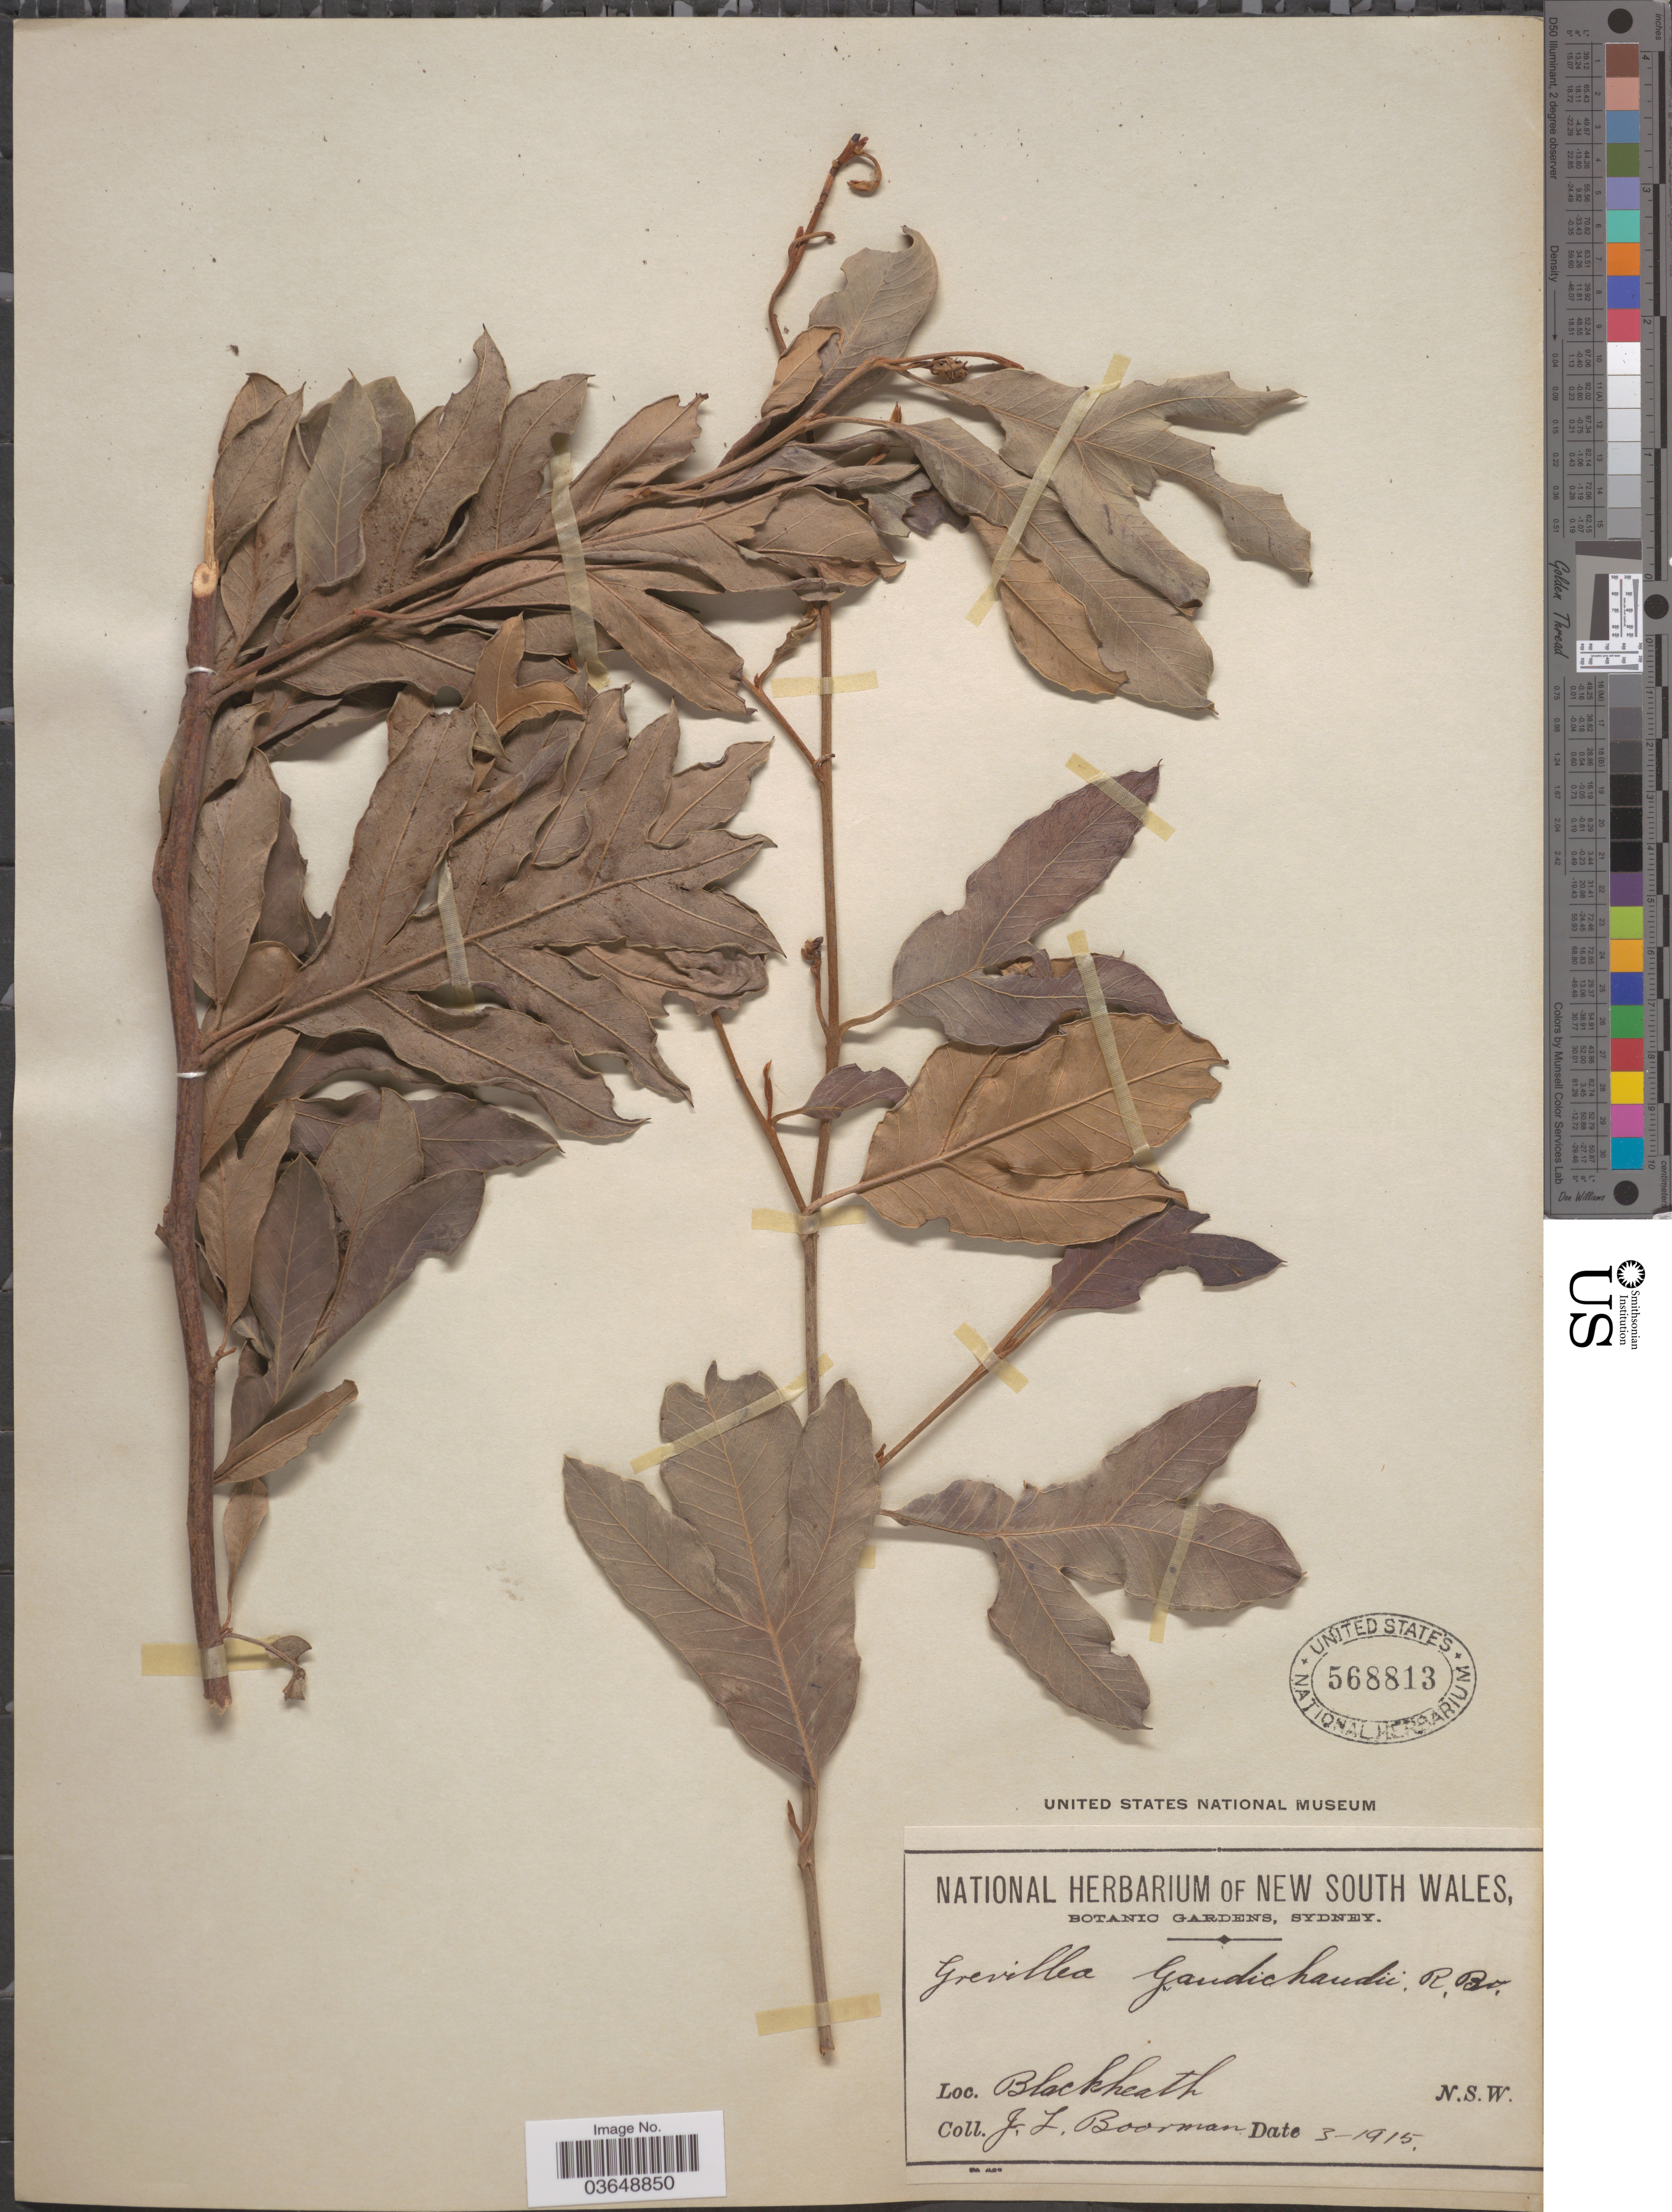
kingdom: Plantae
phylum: Tracheophyta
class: Magnoliopsida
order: Proteales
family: Proteaceae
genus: Grevillea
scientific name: Grevillea gaudichaudii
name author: R. Br. ex Gaudich.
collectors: J. Boorman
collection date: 1915-03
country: Australia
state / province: New South Wales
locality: Blackheath.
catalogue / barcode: US 568813